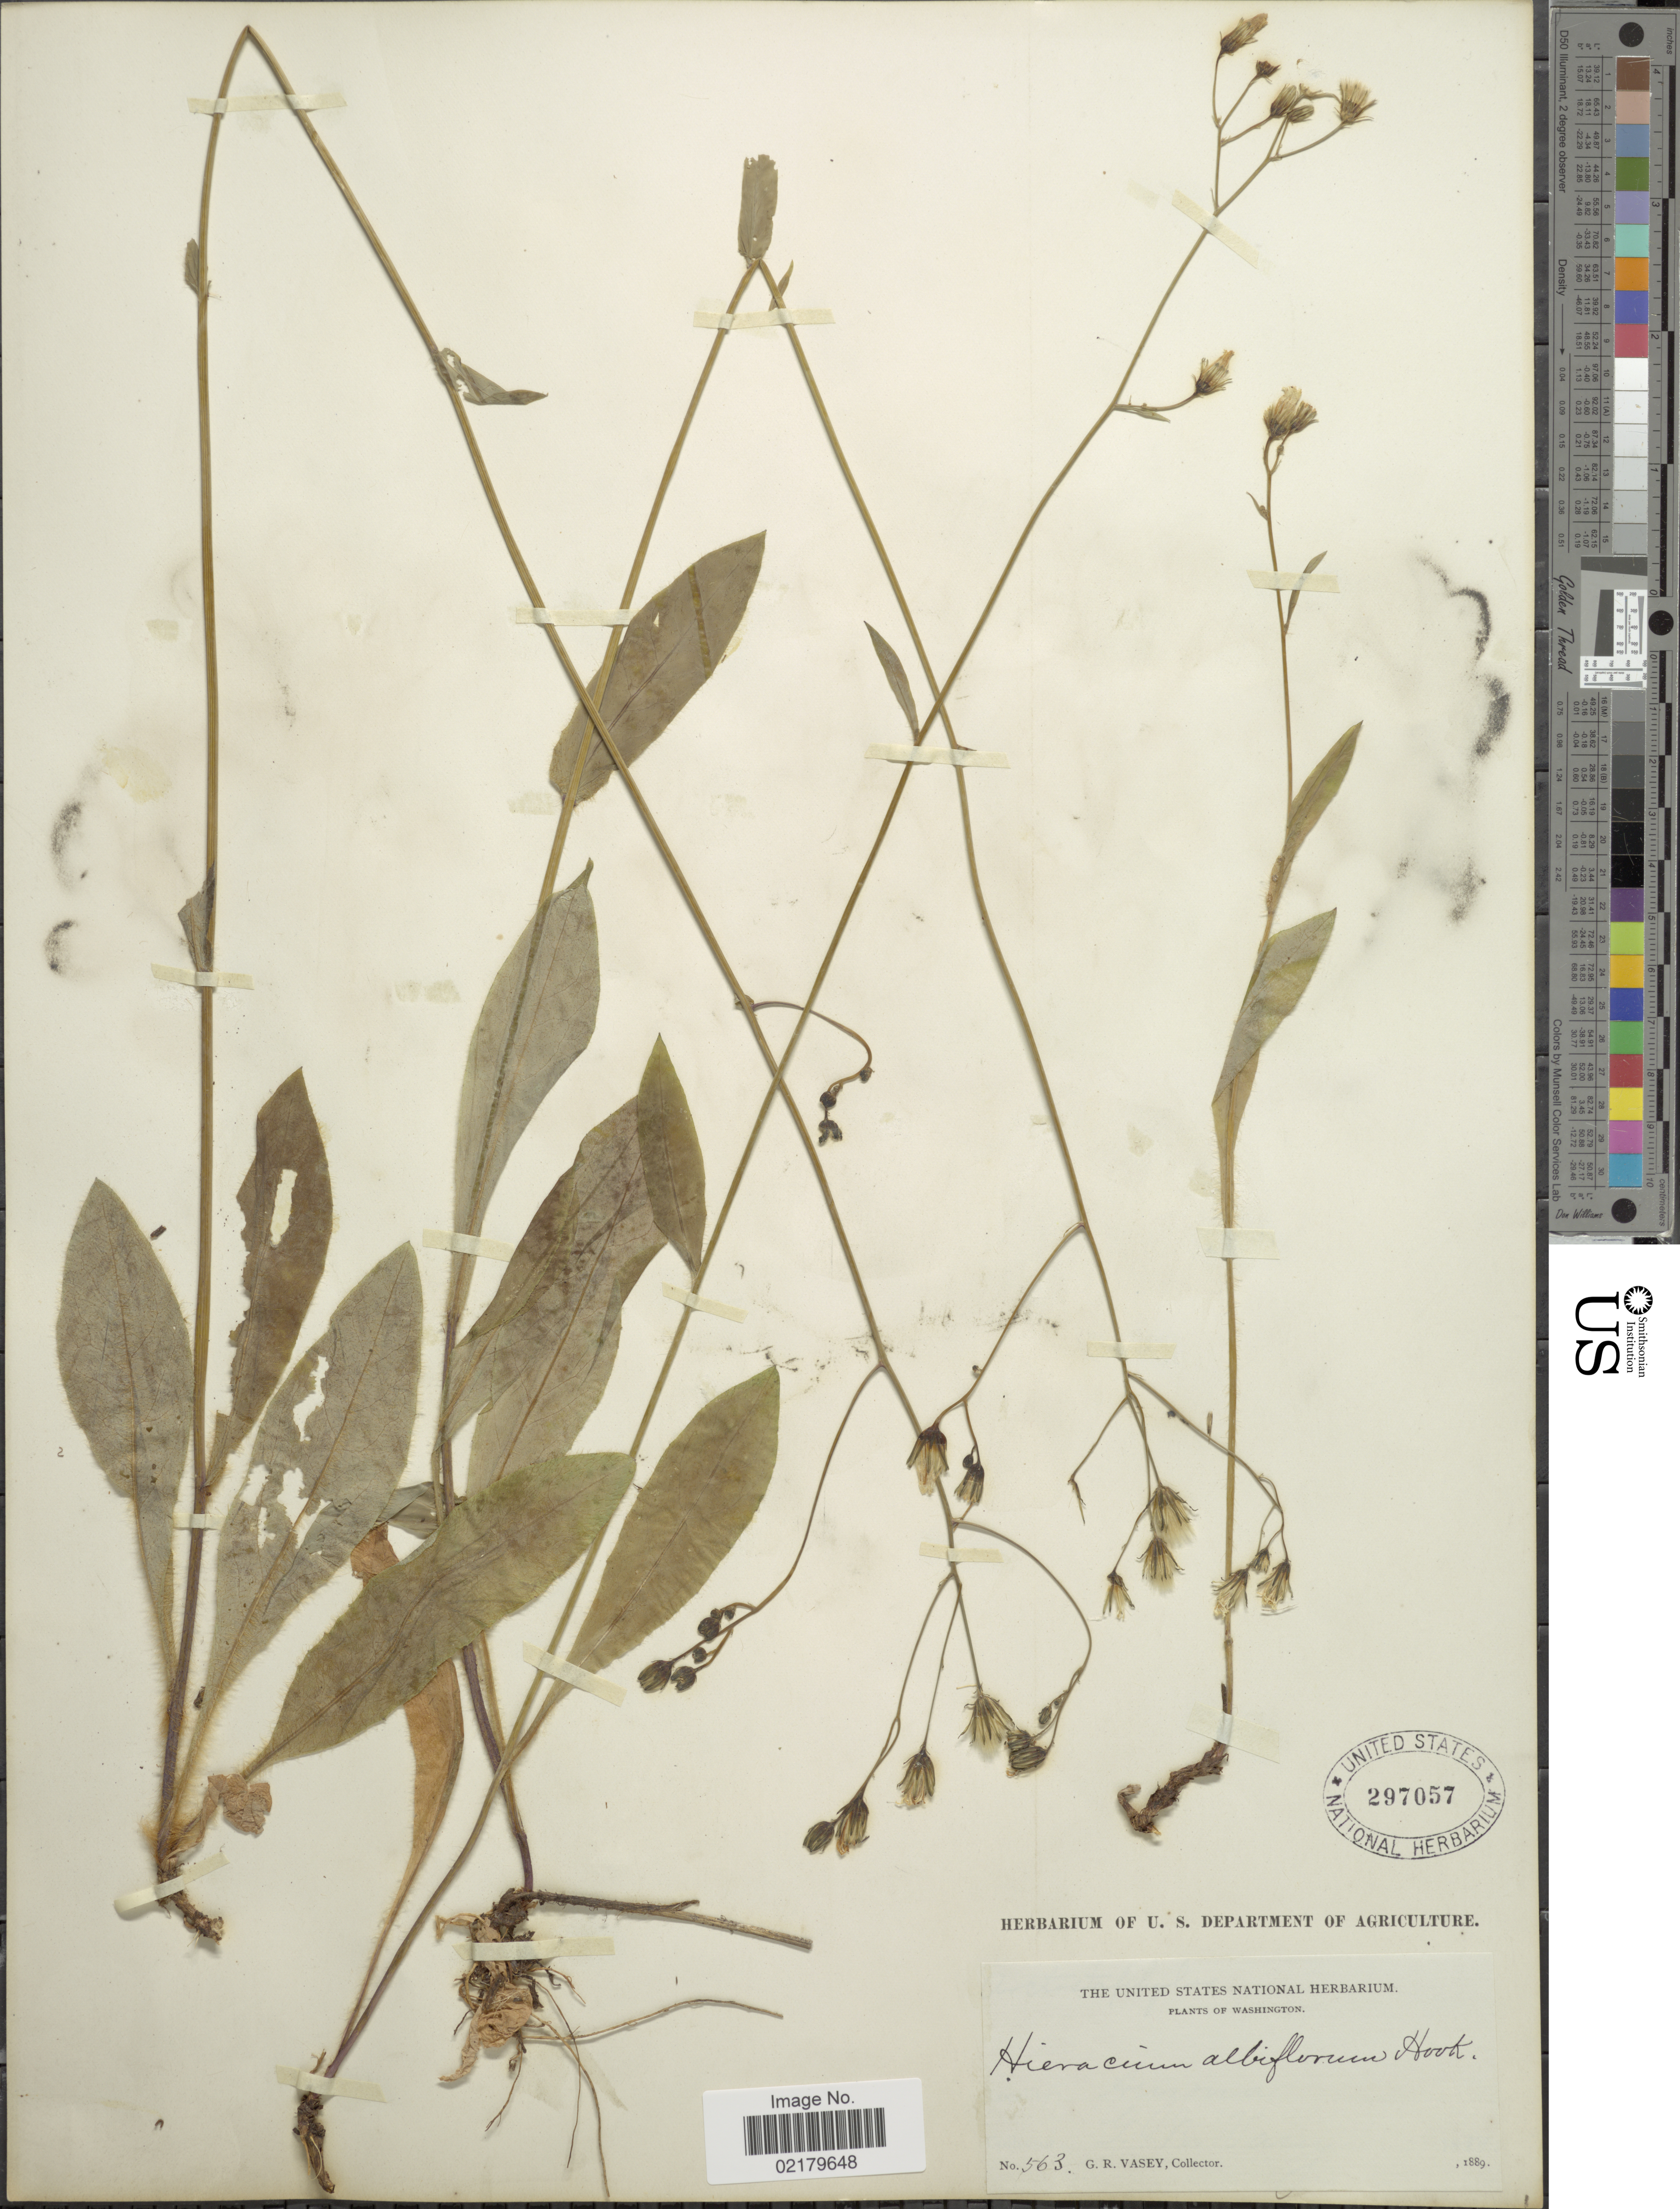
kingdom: Plantae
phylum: Tracheophyta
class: Magnoliopsida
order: Asterales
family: Asteraceae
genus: Hieracium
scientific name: Hieracium albiflorum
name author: Hook.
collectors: G. R. Vasey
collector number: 563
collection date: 1889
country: United States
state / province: Washington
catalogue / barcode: US 297057